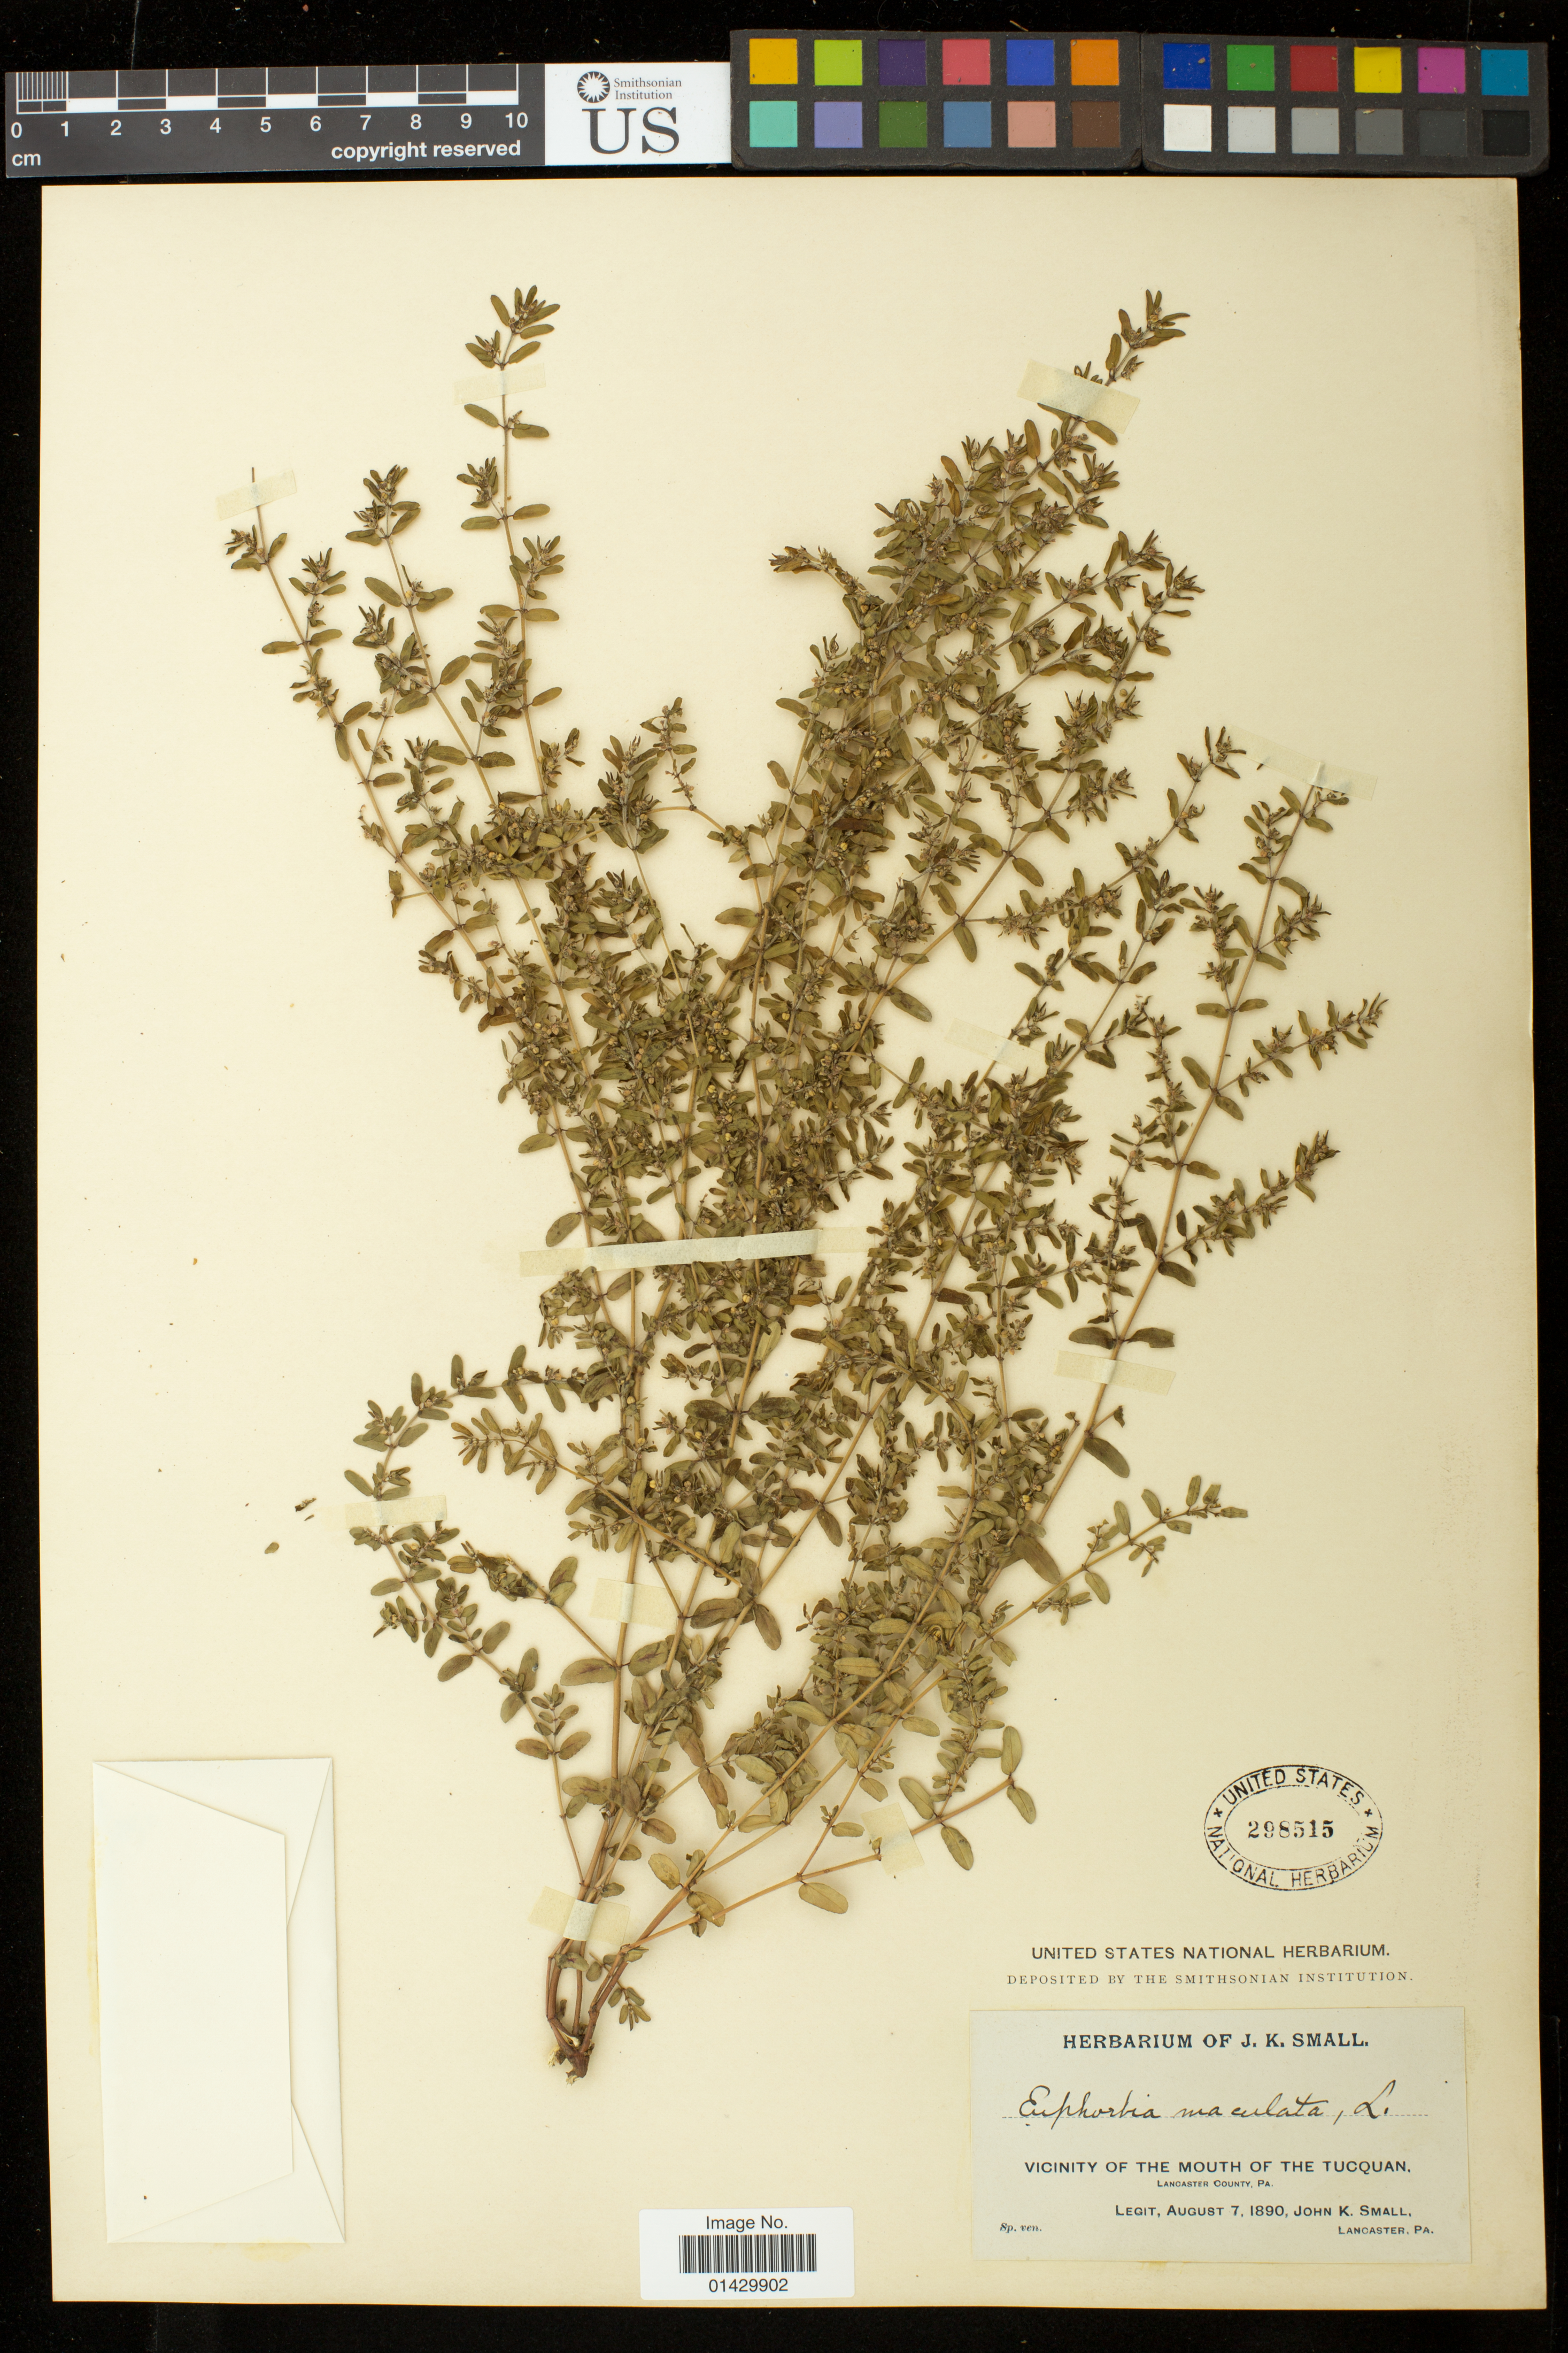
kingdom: Plantae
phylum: Tracheophyta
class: Magnoliopsida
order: Malpighiales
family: Euphorbiaceae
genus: Euphorbia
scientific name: Euphorbia maculata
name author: L.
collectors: J. K. Small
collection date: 1890-08-07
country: United States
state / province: Pennsylvania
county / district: Lancaster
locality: Vicinity of the mouth of the Tucquan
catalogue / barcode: US 298515